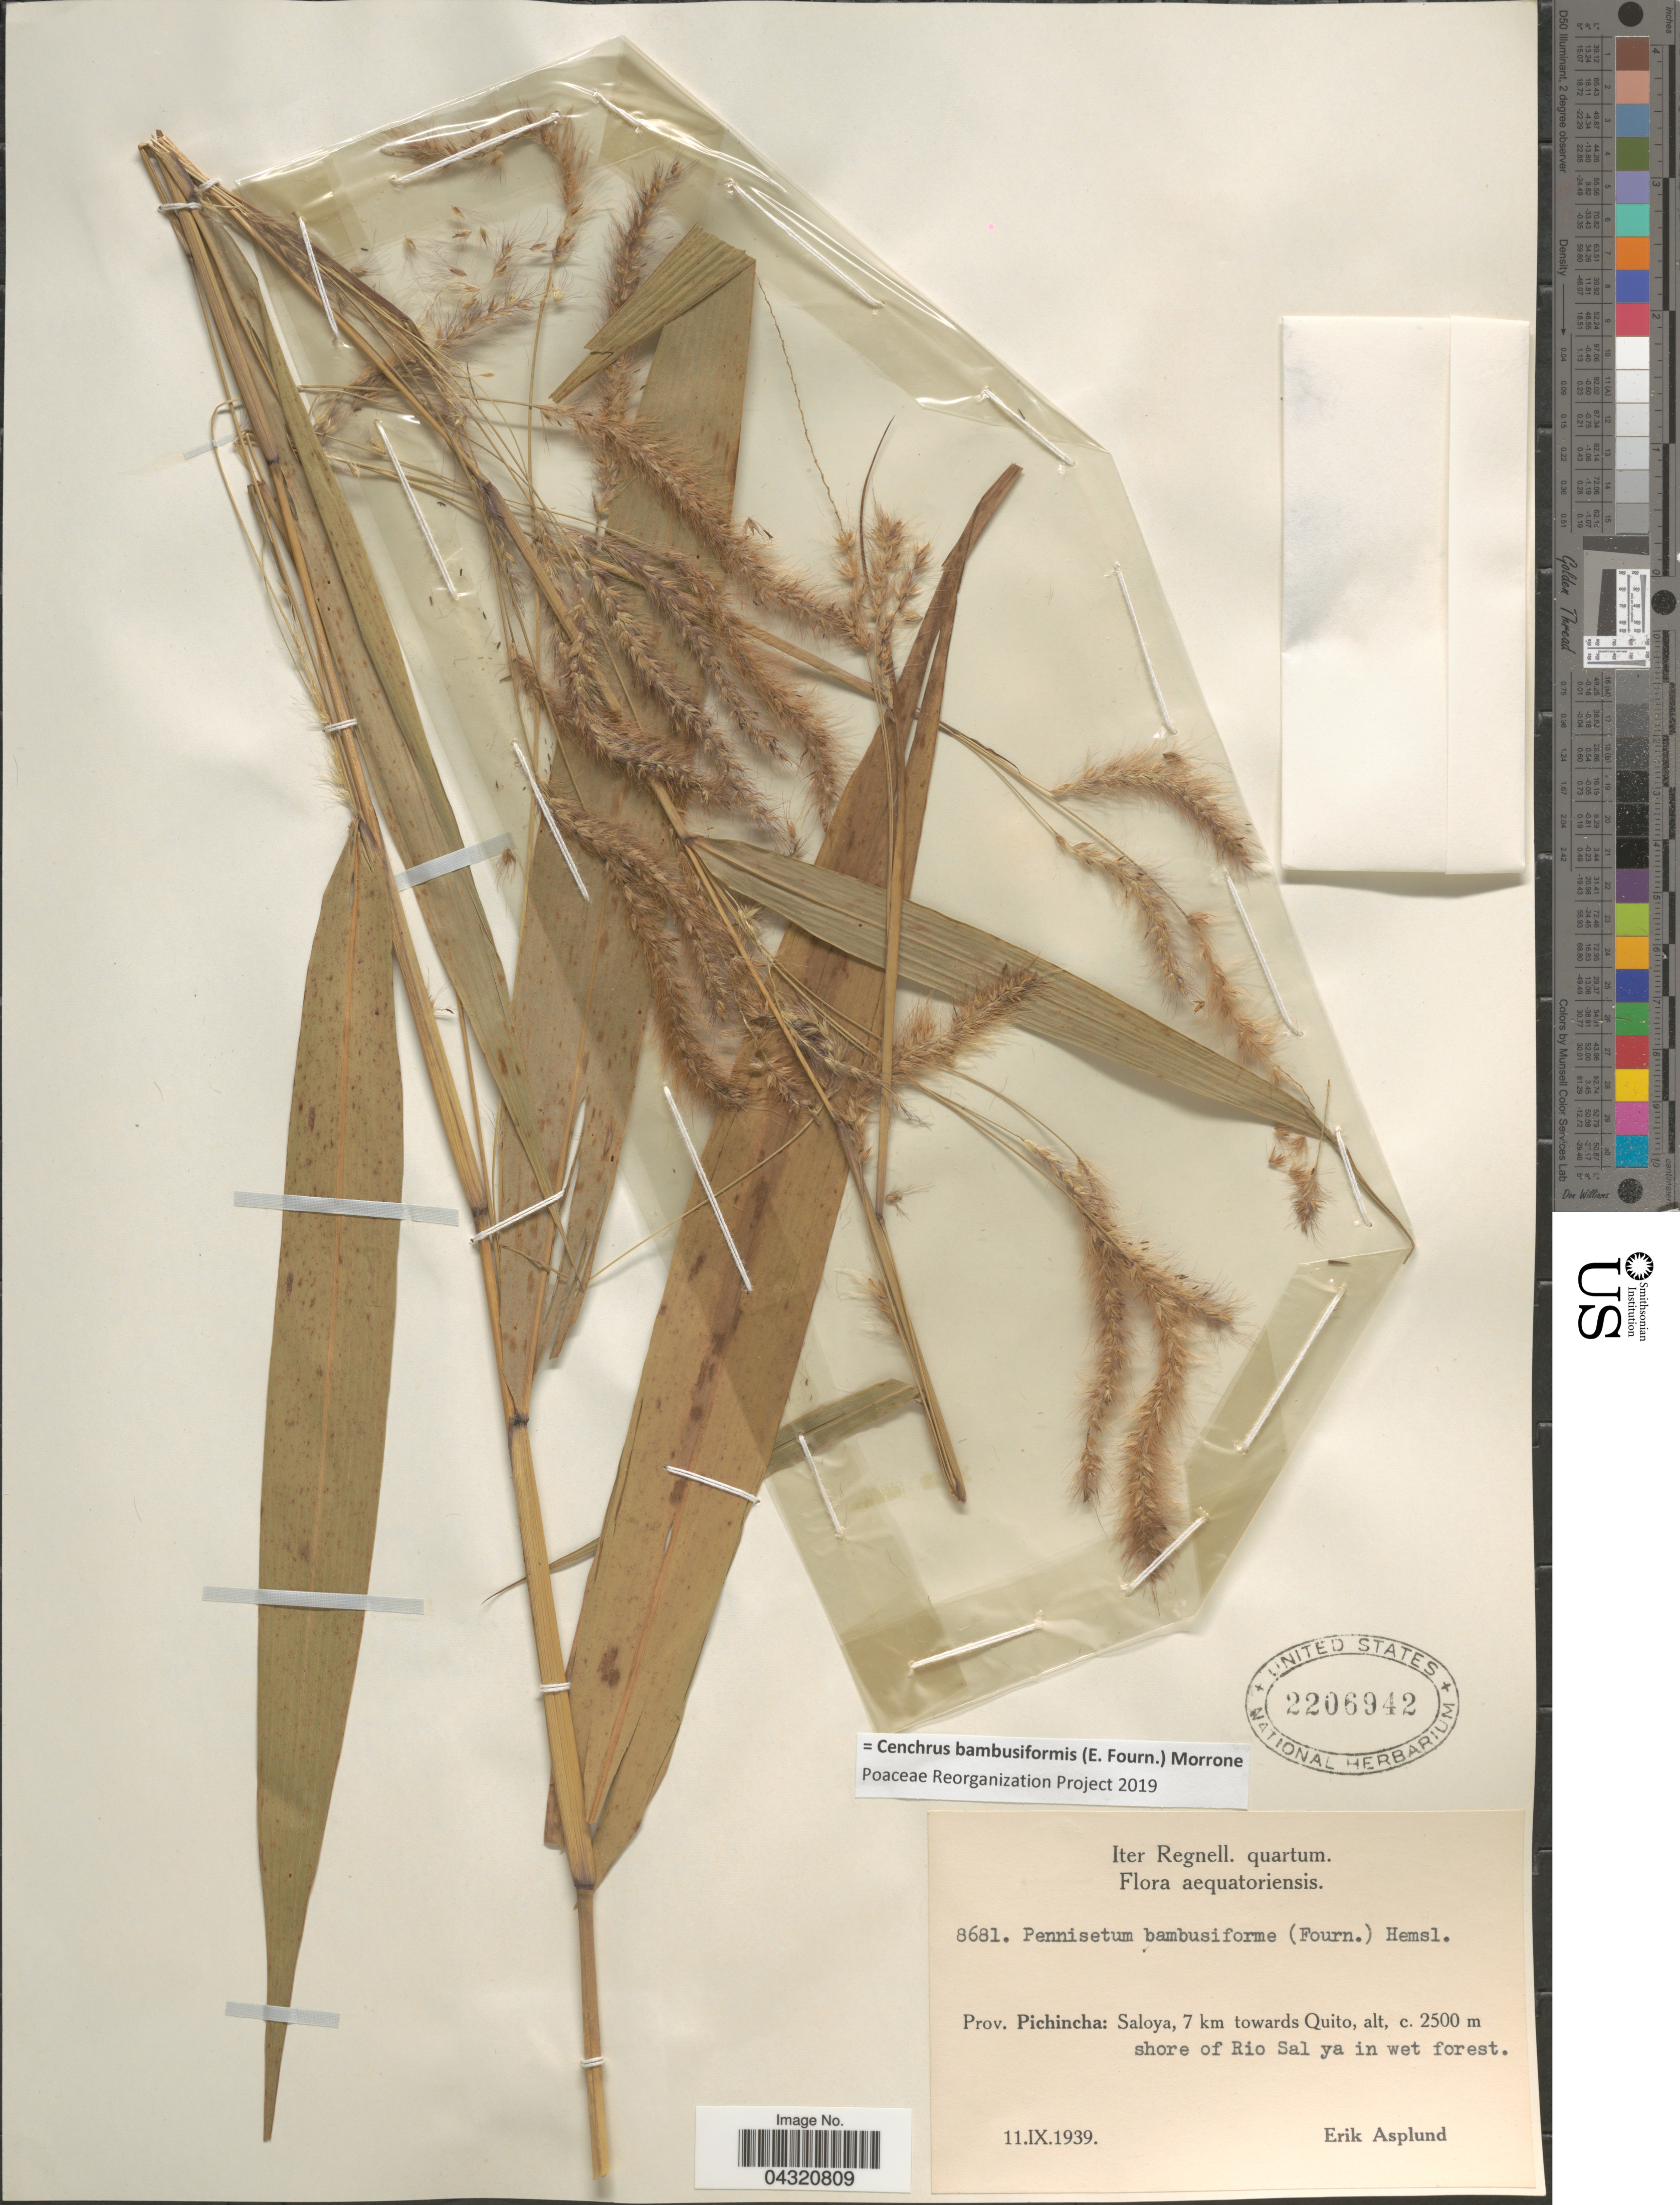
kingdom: Plantae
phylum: Tracheophyta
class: Liliopsida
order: Poales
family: Poaceae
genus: Cenchrus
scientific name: Cenchrus bambusiformis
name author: (E. Fourn.) Morrone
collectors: E. Asplund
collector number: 8681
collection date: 1939-09-11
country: Ecuador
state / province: Pichincha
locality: Iter Regnell. quartum. Saloya, 7 km towards Quito. Shore of Rio Sal ya in wet forest.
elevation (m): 2500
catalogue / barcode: US 2206942